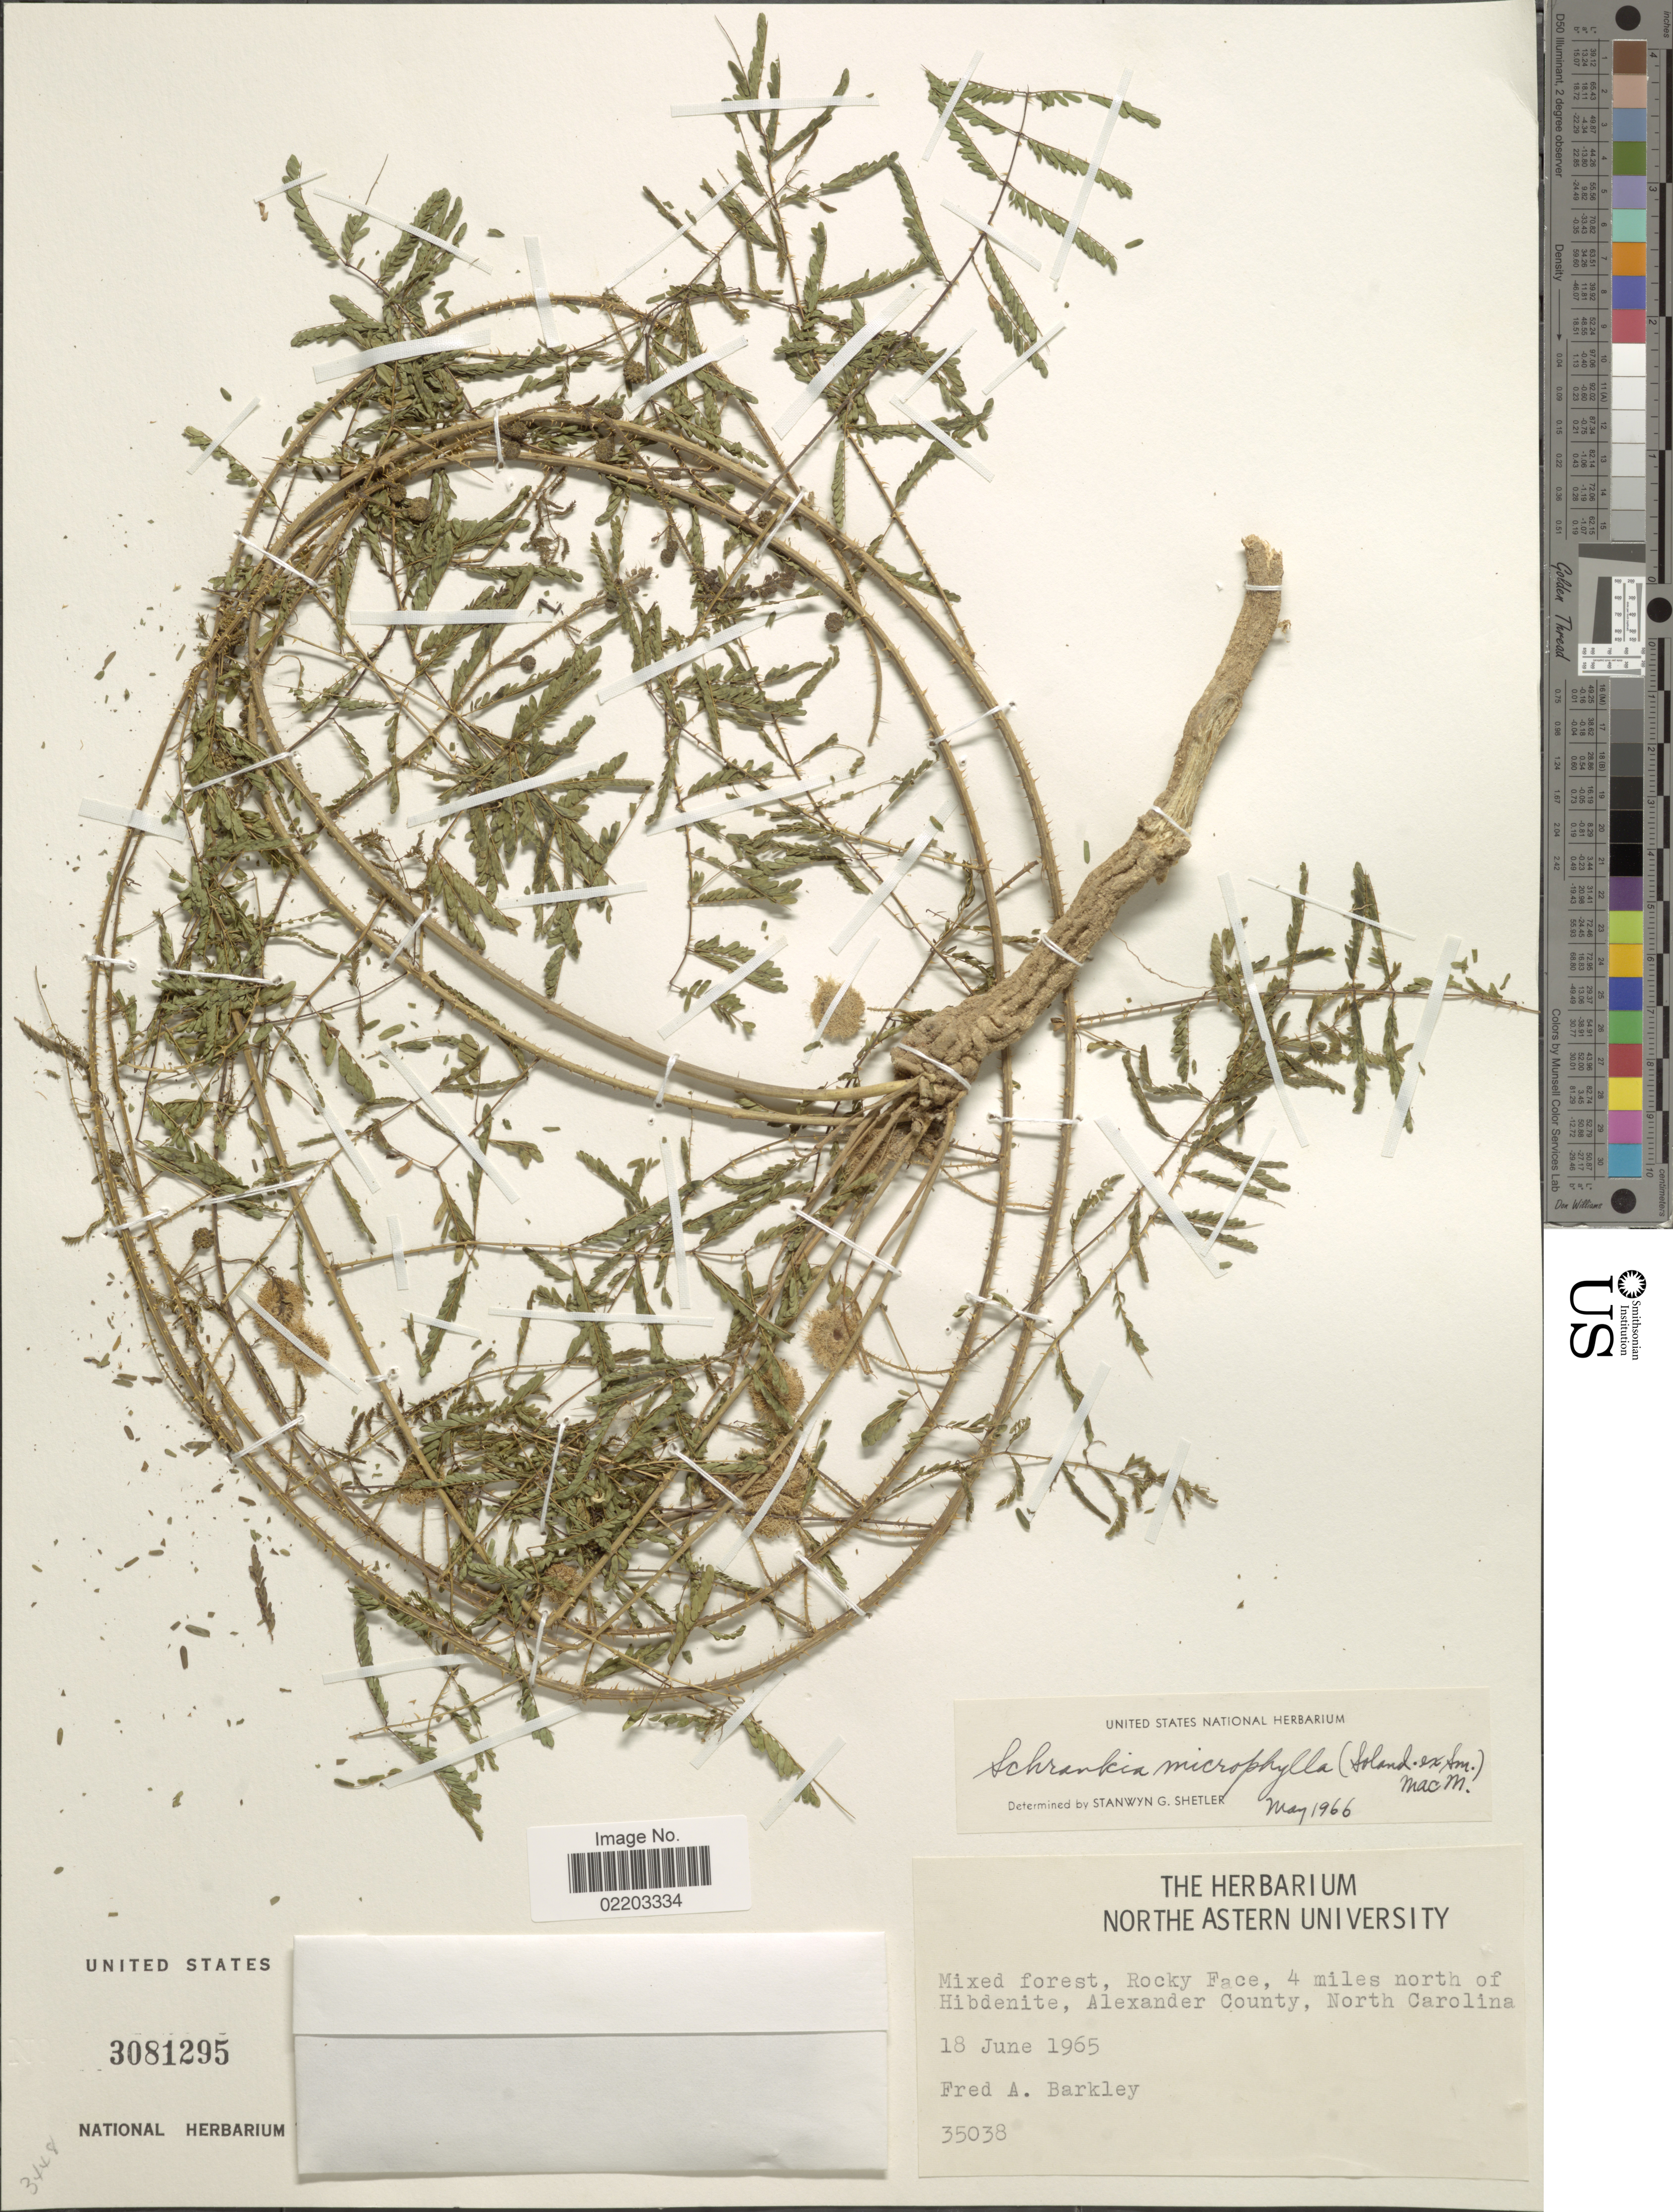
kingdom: Plantae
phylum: Tracheophyta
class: Magnoliopsida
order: Fabales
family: Fabaceae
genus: Mimosa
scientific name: Mimosa microphylla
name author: Dryand.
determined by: Strong, M. T., (US), Smithsonian Institution - National Museum of Natural History (UNITED STATES)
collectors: F. A. Barkley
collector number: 35038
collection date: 1965-06-18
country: United States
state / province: North Carolina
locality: Mixed forest, Rocky Face, 4 miles north of Hibdenite, Alexander County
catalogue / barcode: US 3081295